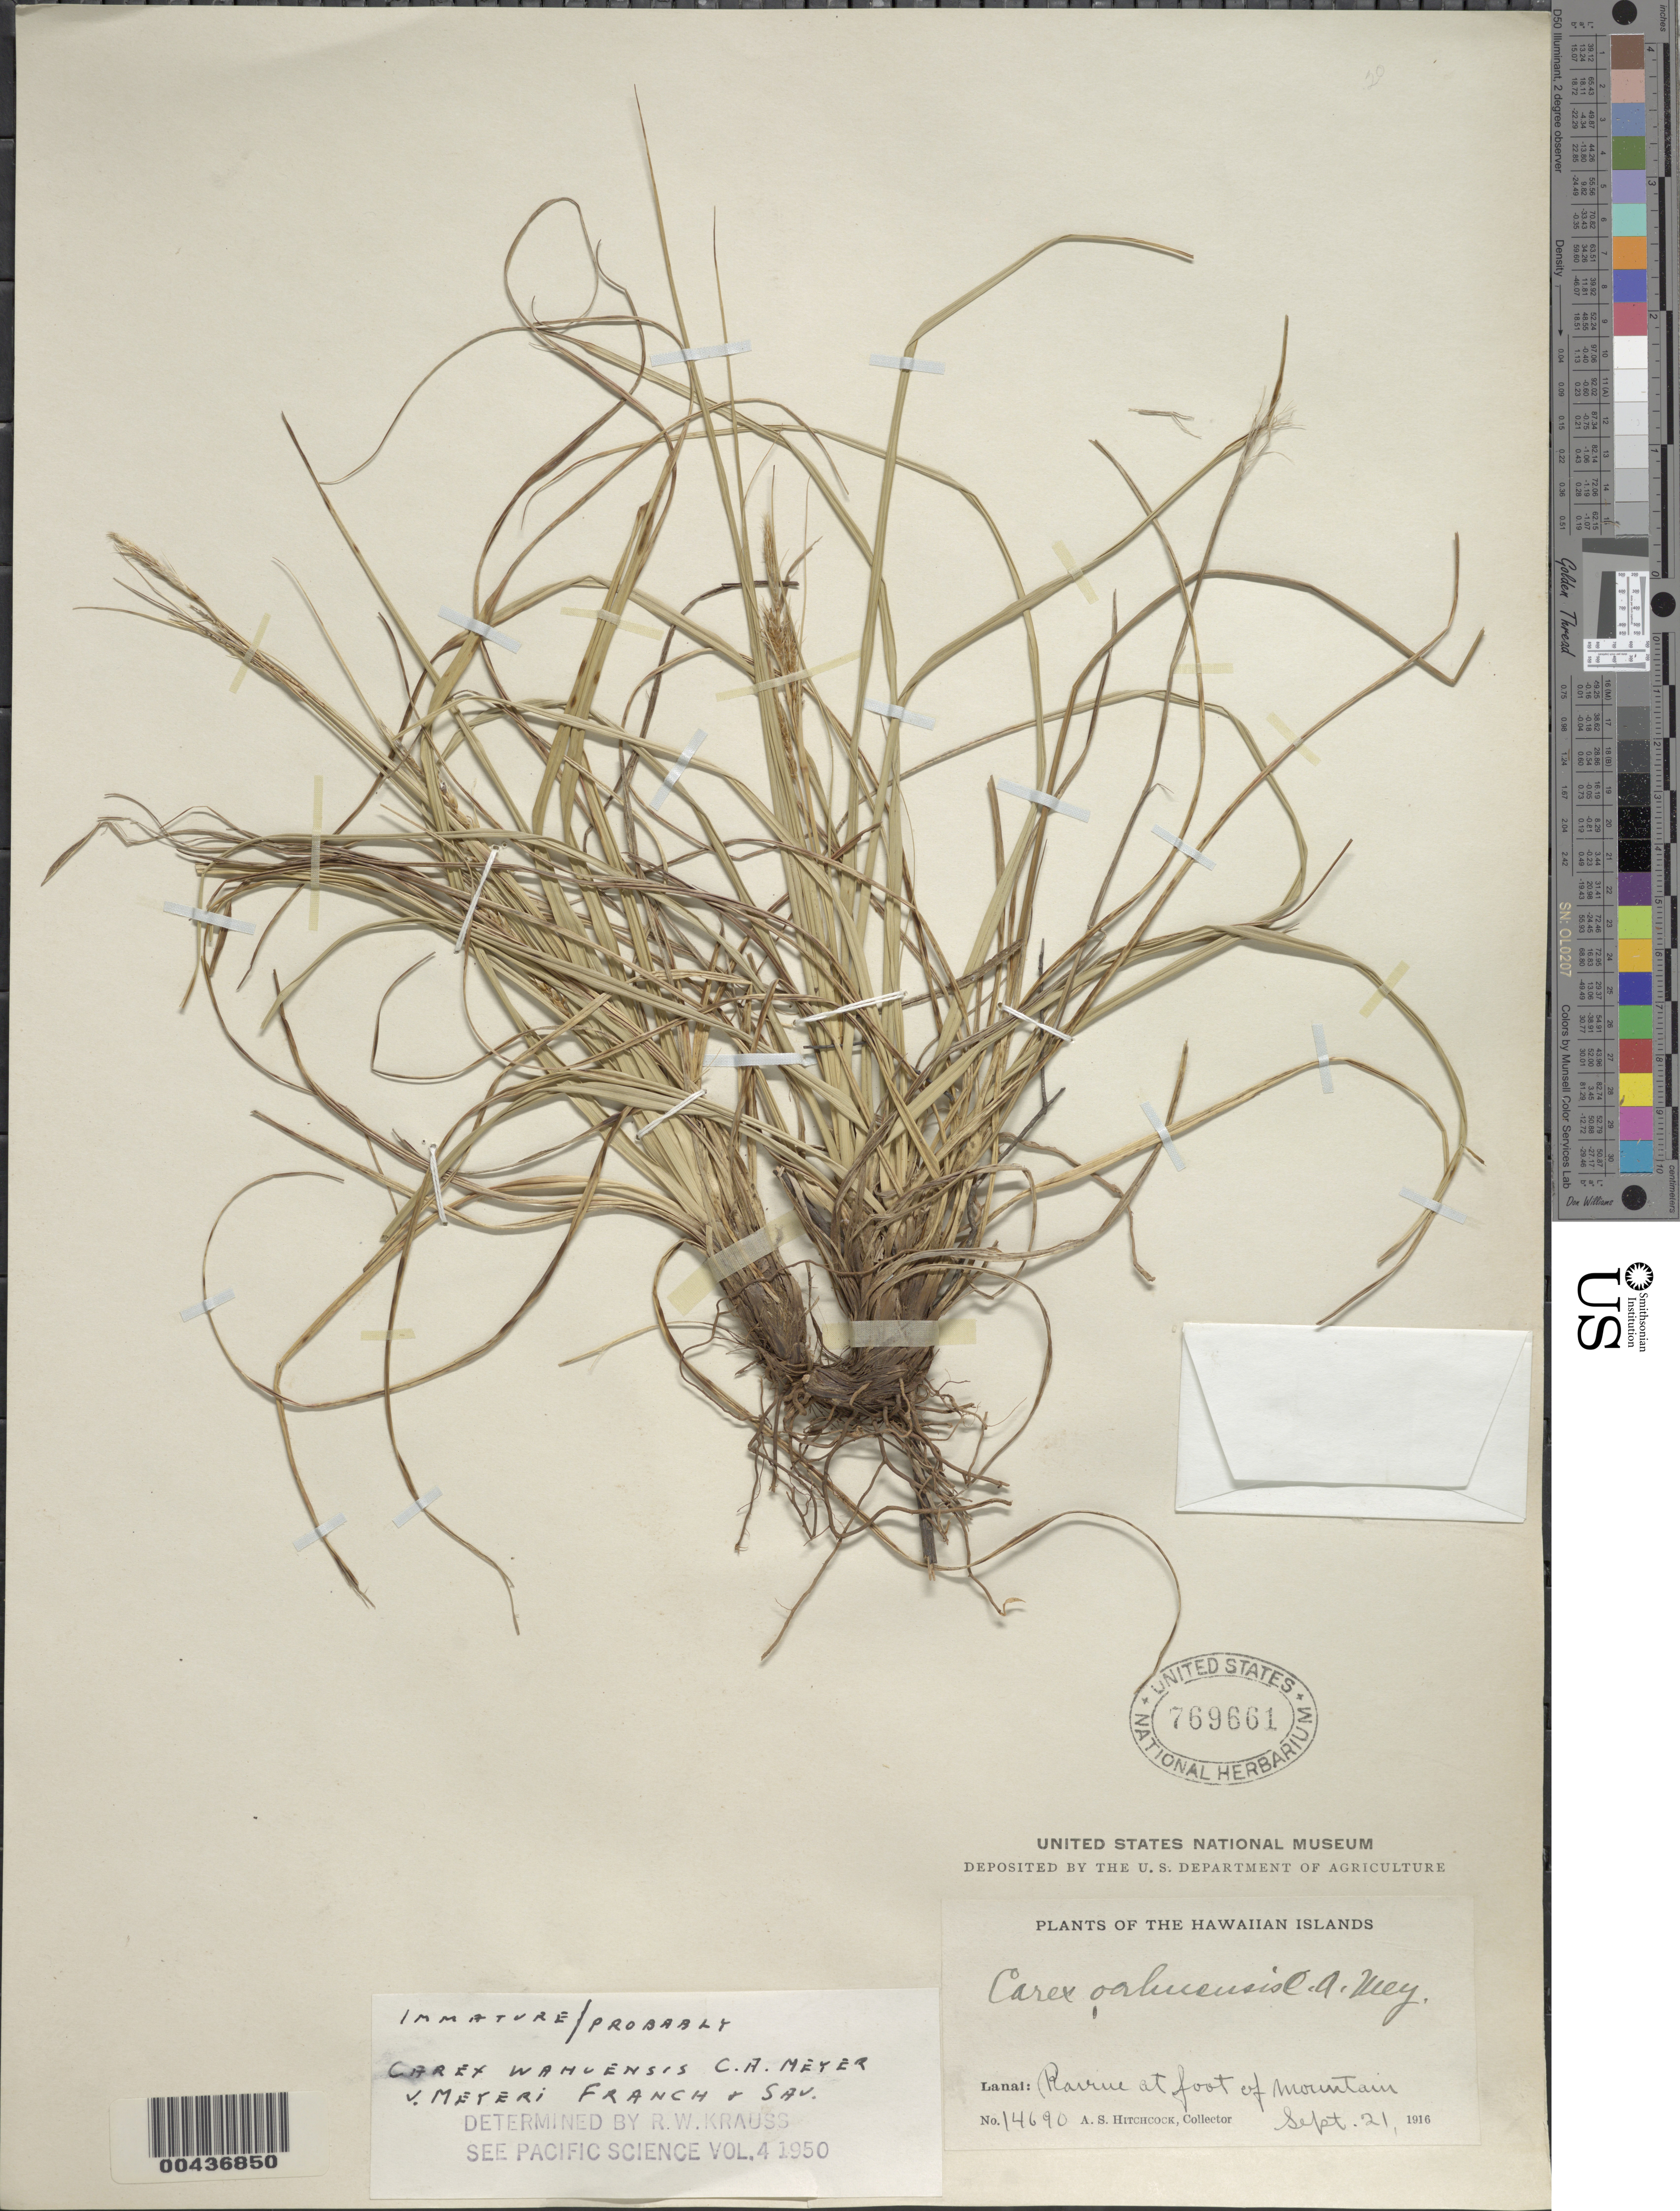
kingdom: Plantae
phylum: Tracheophyta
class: Liliopsida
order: Poales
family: Cyperaceae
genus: Carex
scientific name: Carex wahuensis subsp. wahuensis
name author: C.A. Mey.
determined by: Wagner, W. L., (BOT), Smithsonian Institution - National Museum of Natural History (UNITED STATES)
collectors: A. S. Hitchcock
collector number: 14690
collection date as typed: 21 Sep 1916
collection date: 1916-09-21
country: United States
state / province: Hawaii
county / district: Maui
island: Lana'i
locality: Lanai: Ravine at foot of mountain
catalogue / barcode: US 769661